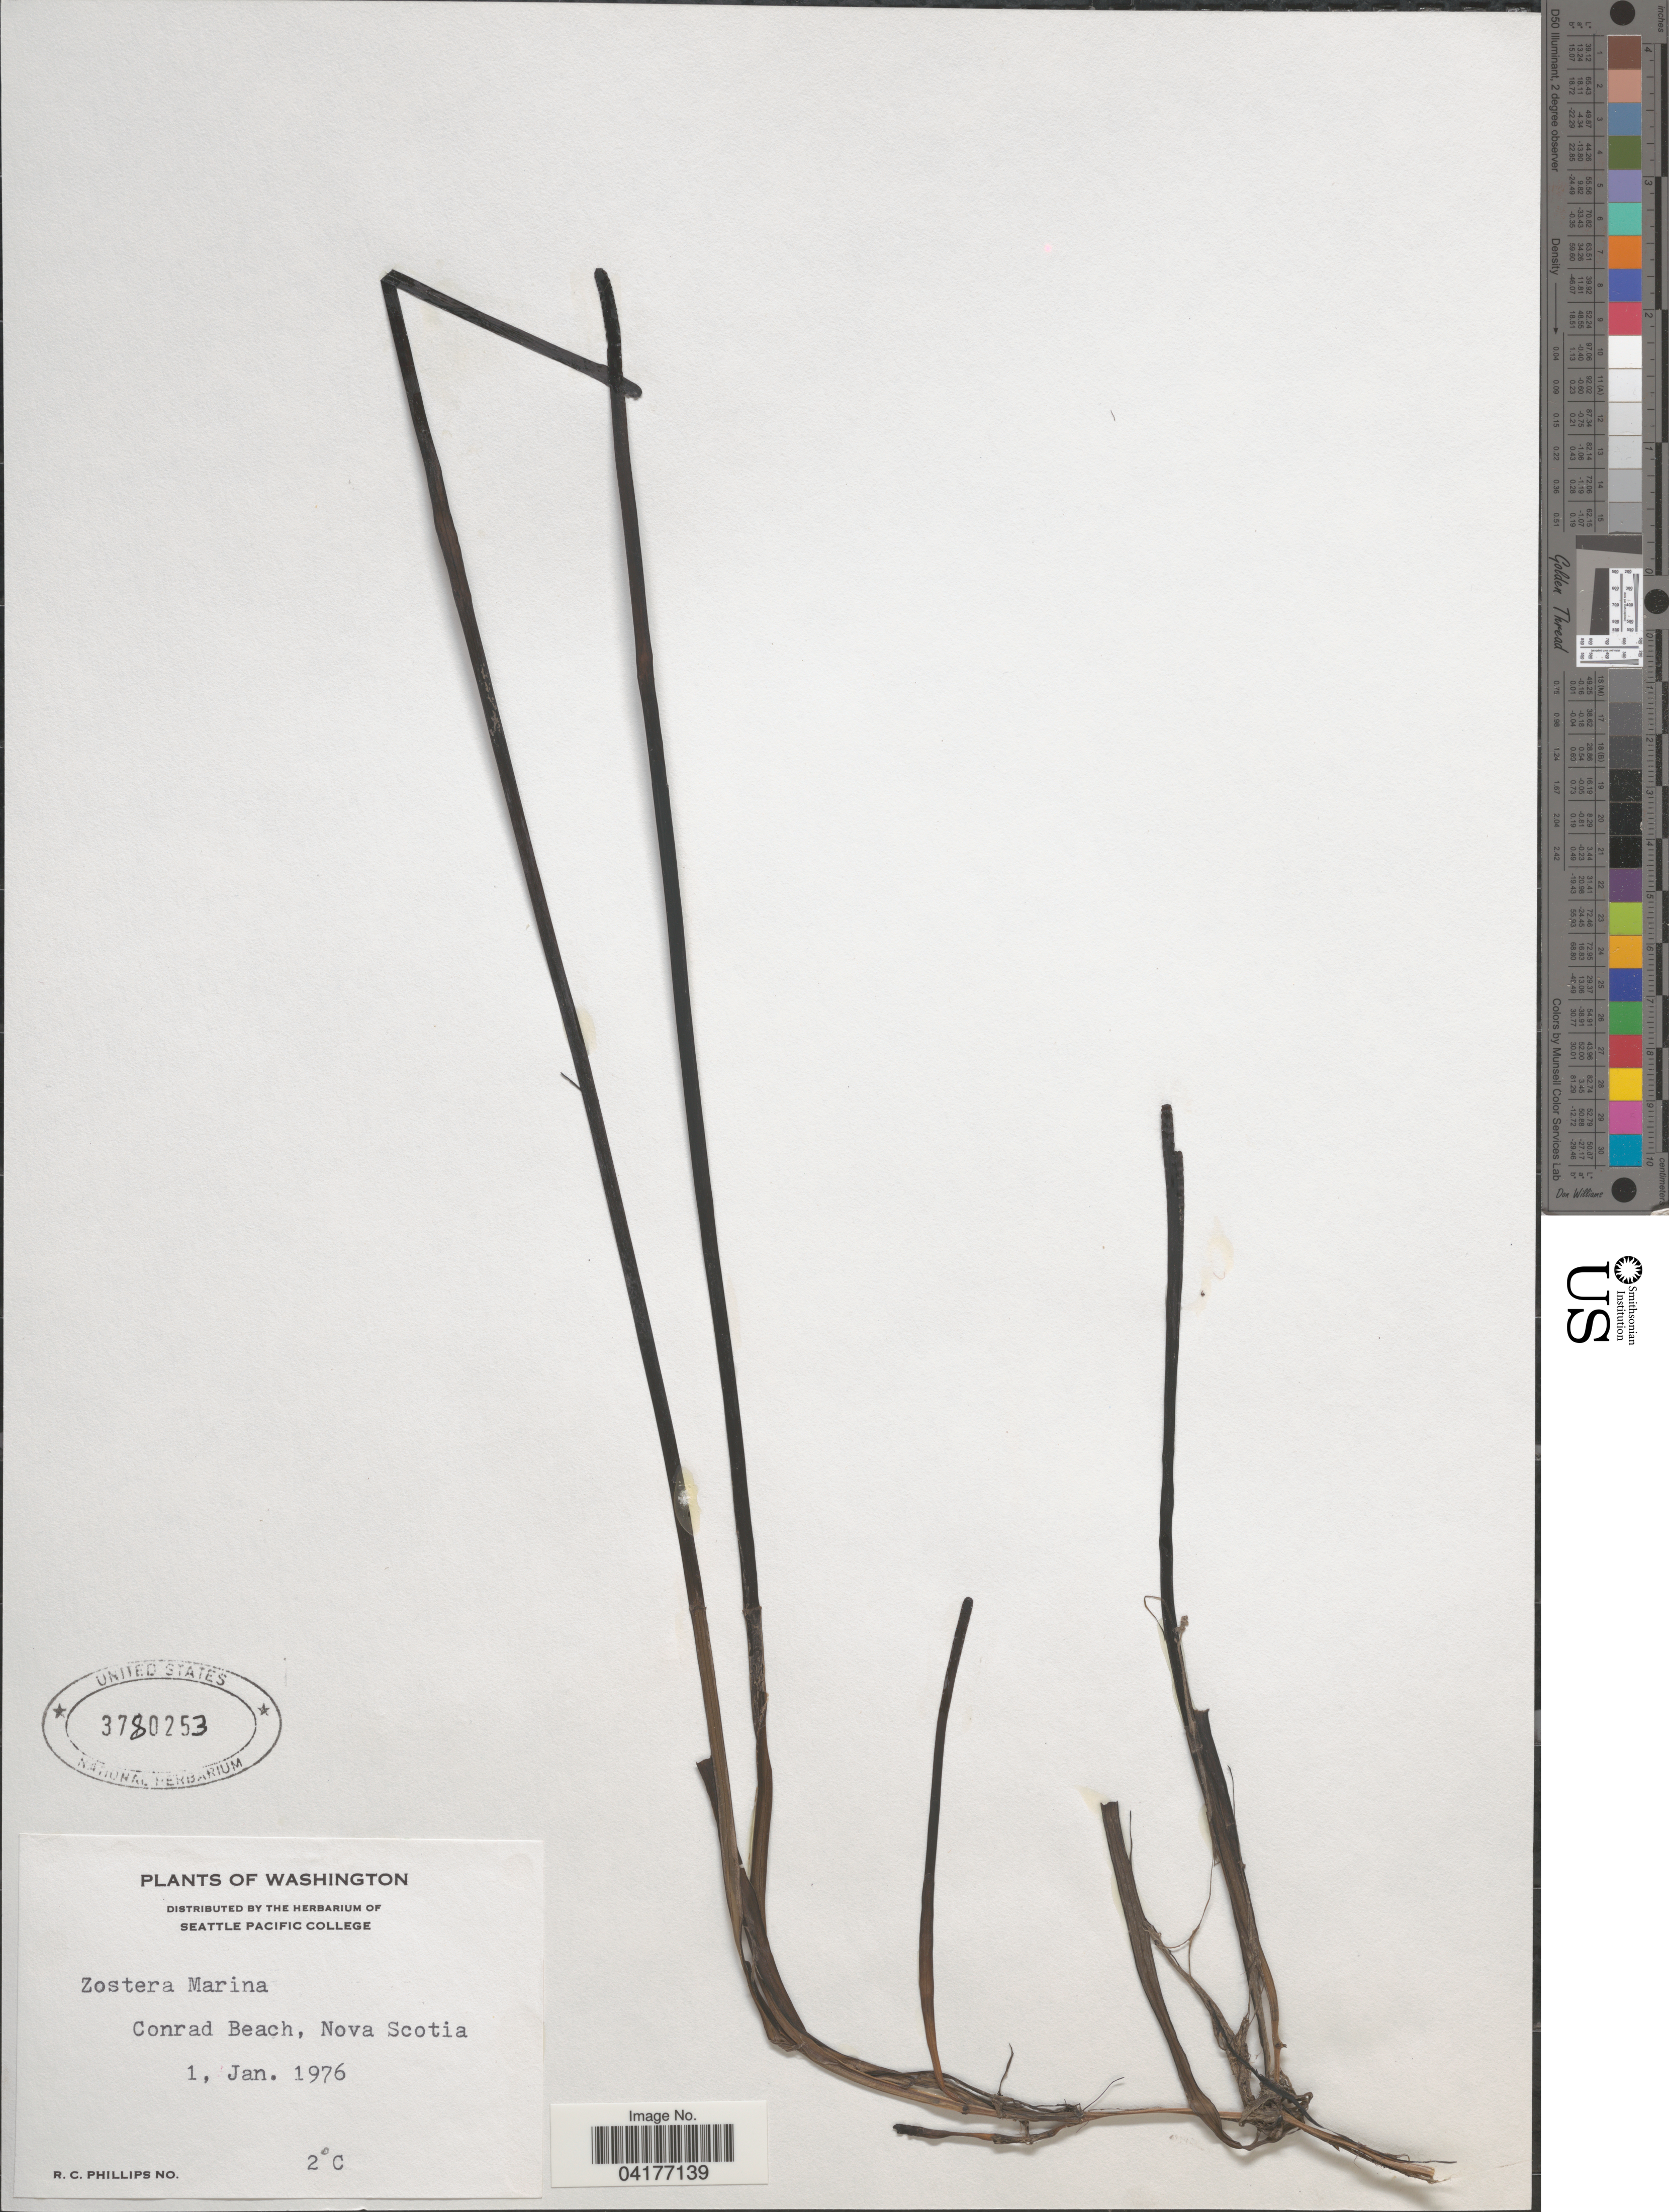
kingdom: Plantae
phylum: Tracheophyta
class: Liliopsida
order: Alismatales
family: Zosteraceae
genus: Zostera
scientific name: Zostera marina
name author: L.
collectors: R. C. Phillips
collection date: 1976-01-01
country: Canada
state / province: Nova Scotia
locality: Conrad Beach.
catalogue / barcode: US 3780253